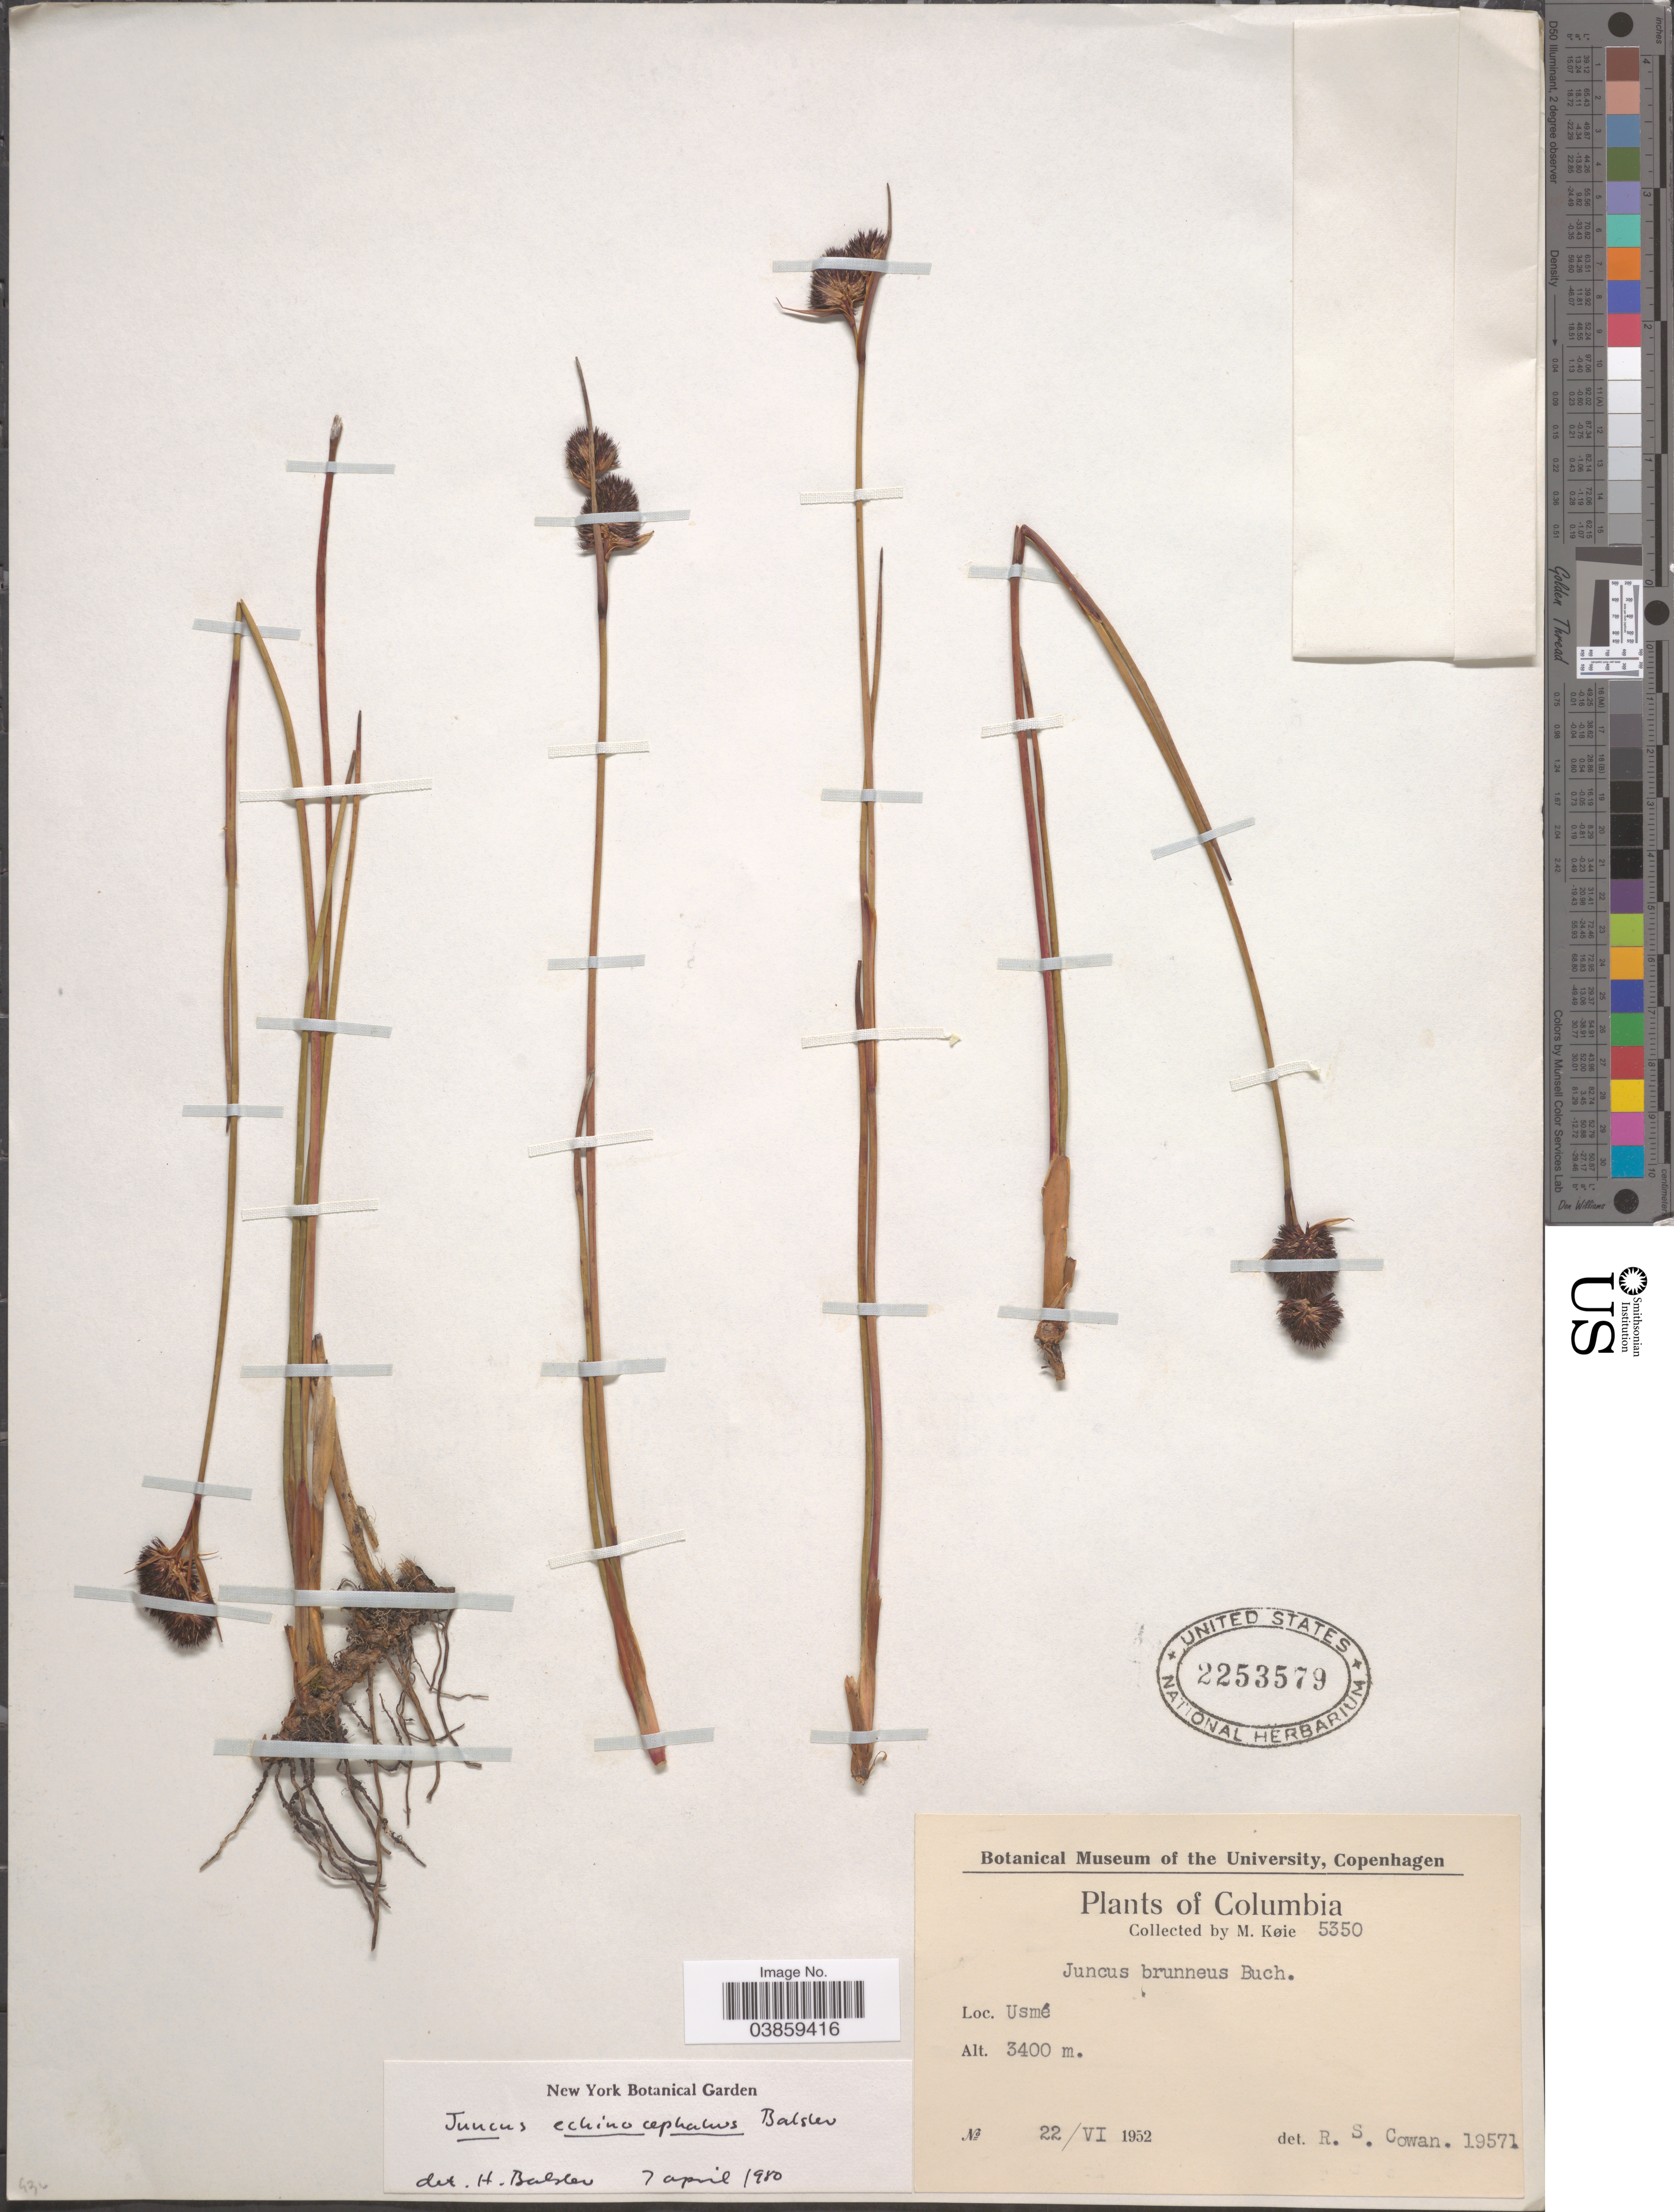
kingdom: Plantae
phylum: Tracheophyta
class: Liliopsida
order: Poales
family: Juncaceae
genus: Juncus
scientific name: Juncus echinocephalus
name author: Balslev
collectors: M. Köie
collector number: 5350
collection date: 1952-06-22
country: Colombia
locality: Usmé.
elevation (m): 3400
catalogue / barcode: US 2253579